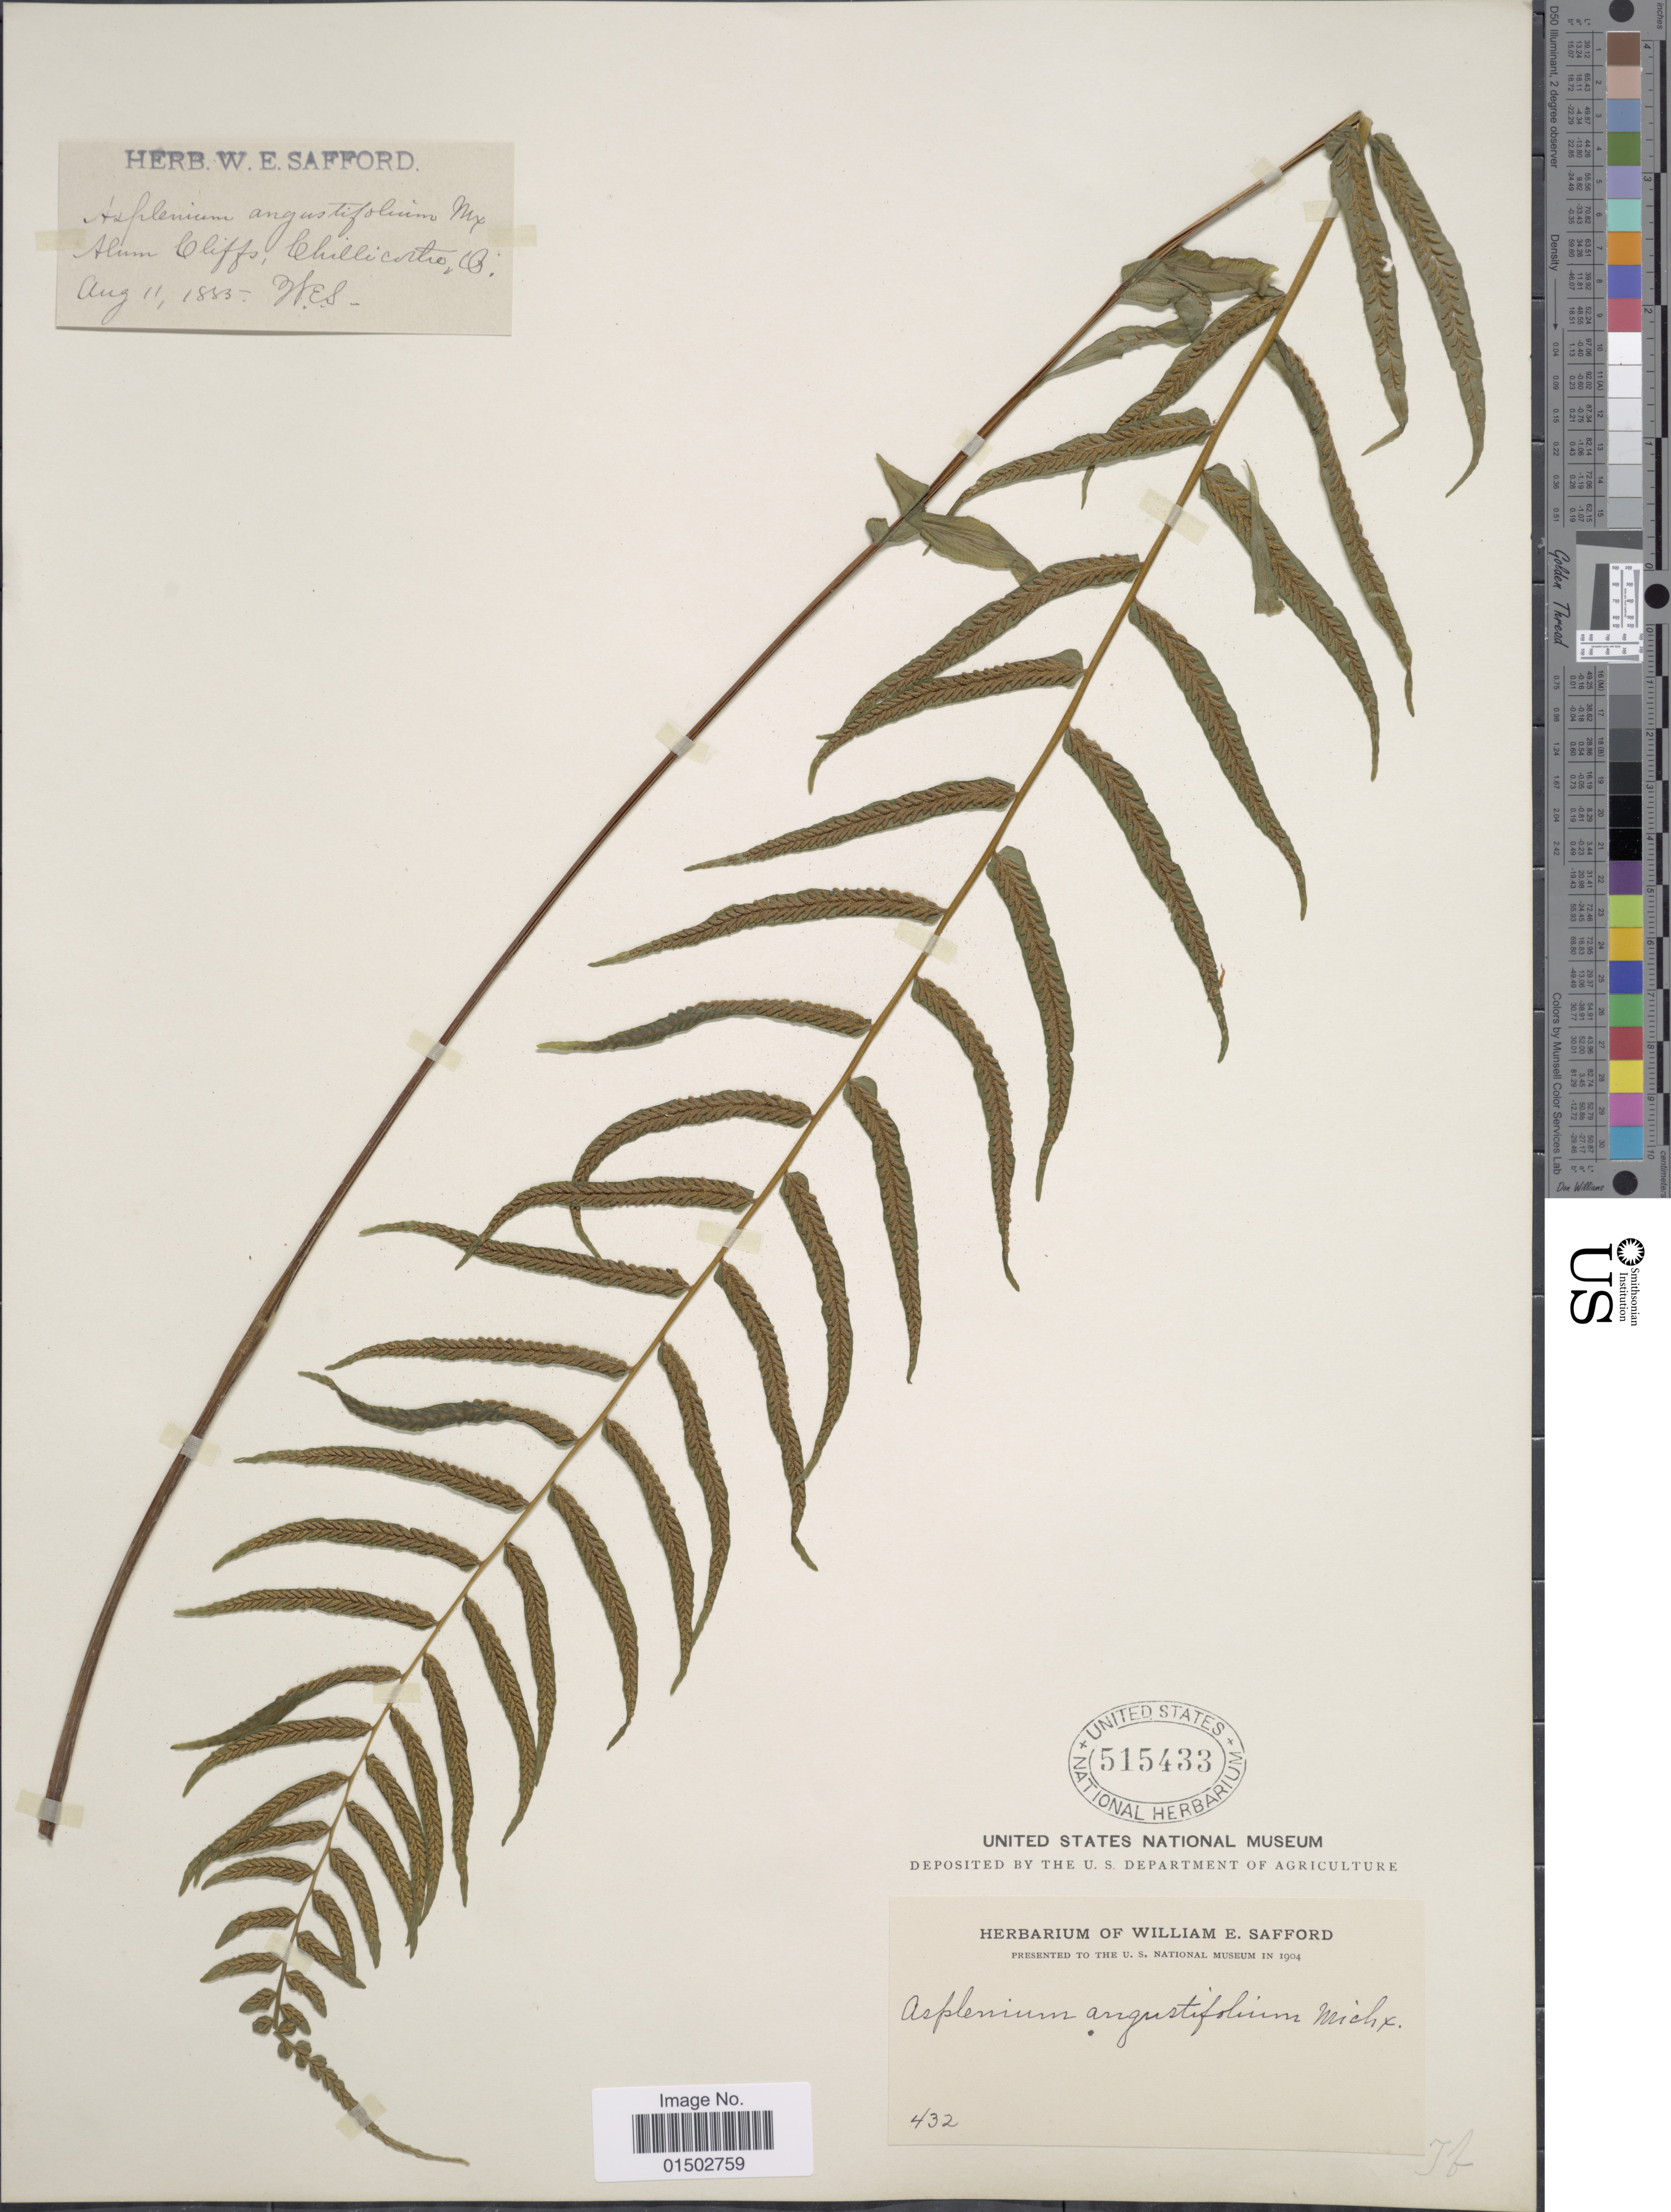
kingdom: Plantae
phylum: Tracheophyta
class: Polypodiopsida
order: Polypodiales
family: Diplaziopsidaceae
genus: Homalosorus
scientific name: Homalosorus pycnocarpos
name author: (Spreng.) Pic. Serm.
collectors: W. E. Safford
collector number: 432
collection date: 1883-08-11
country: United States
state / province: Ohio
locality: Alum Cliffs, Chillicothe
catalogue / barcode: US 515433